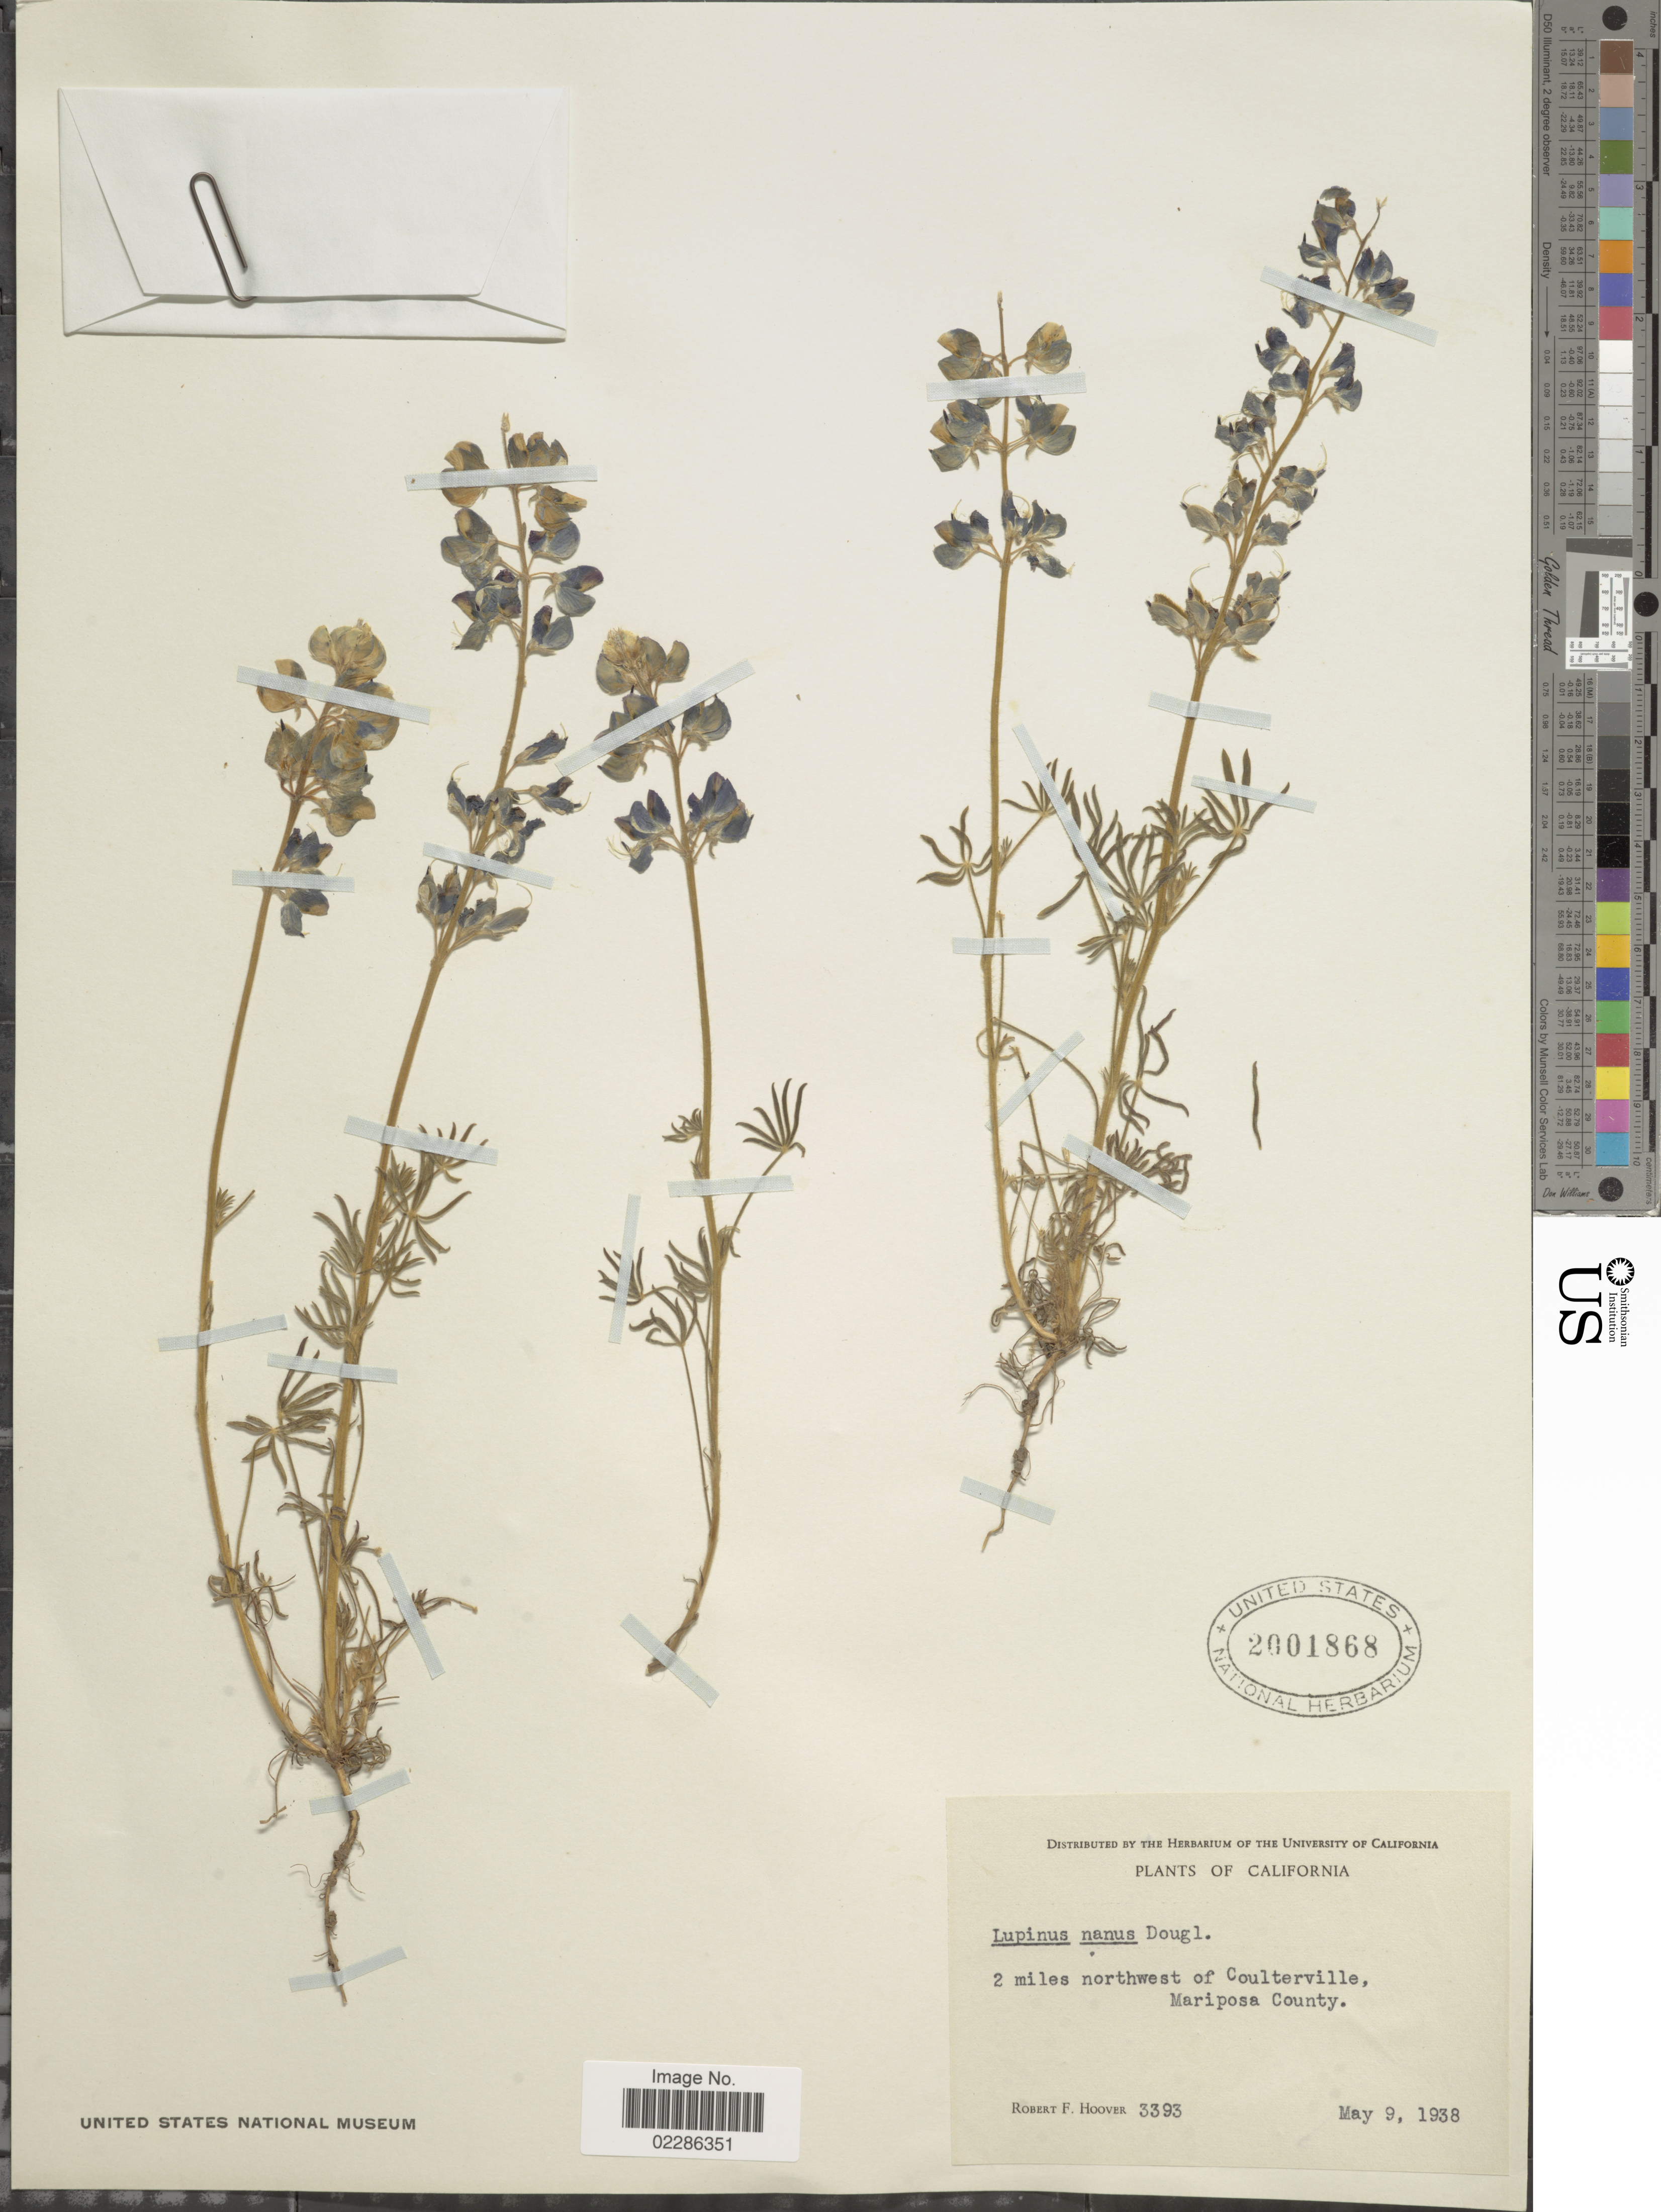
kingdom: Plantae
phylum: Tracheophyta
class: Magnoliopsida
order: Fabales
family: Fabaceae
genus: Lupinus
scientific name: Lupinus nanus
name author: Douglas ex Benth.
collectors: R. F. Hoover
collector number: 3393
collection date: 1938-05-09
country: United States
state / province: California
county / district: Mariposa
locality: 2 miles northwest of Coulterville, Mariposa County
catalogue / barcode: US 2001868